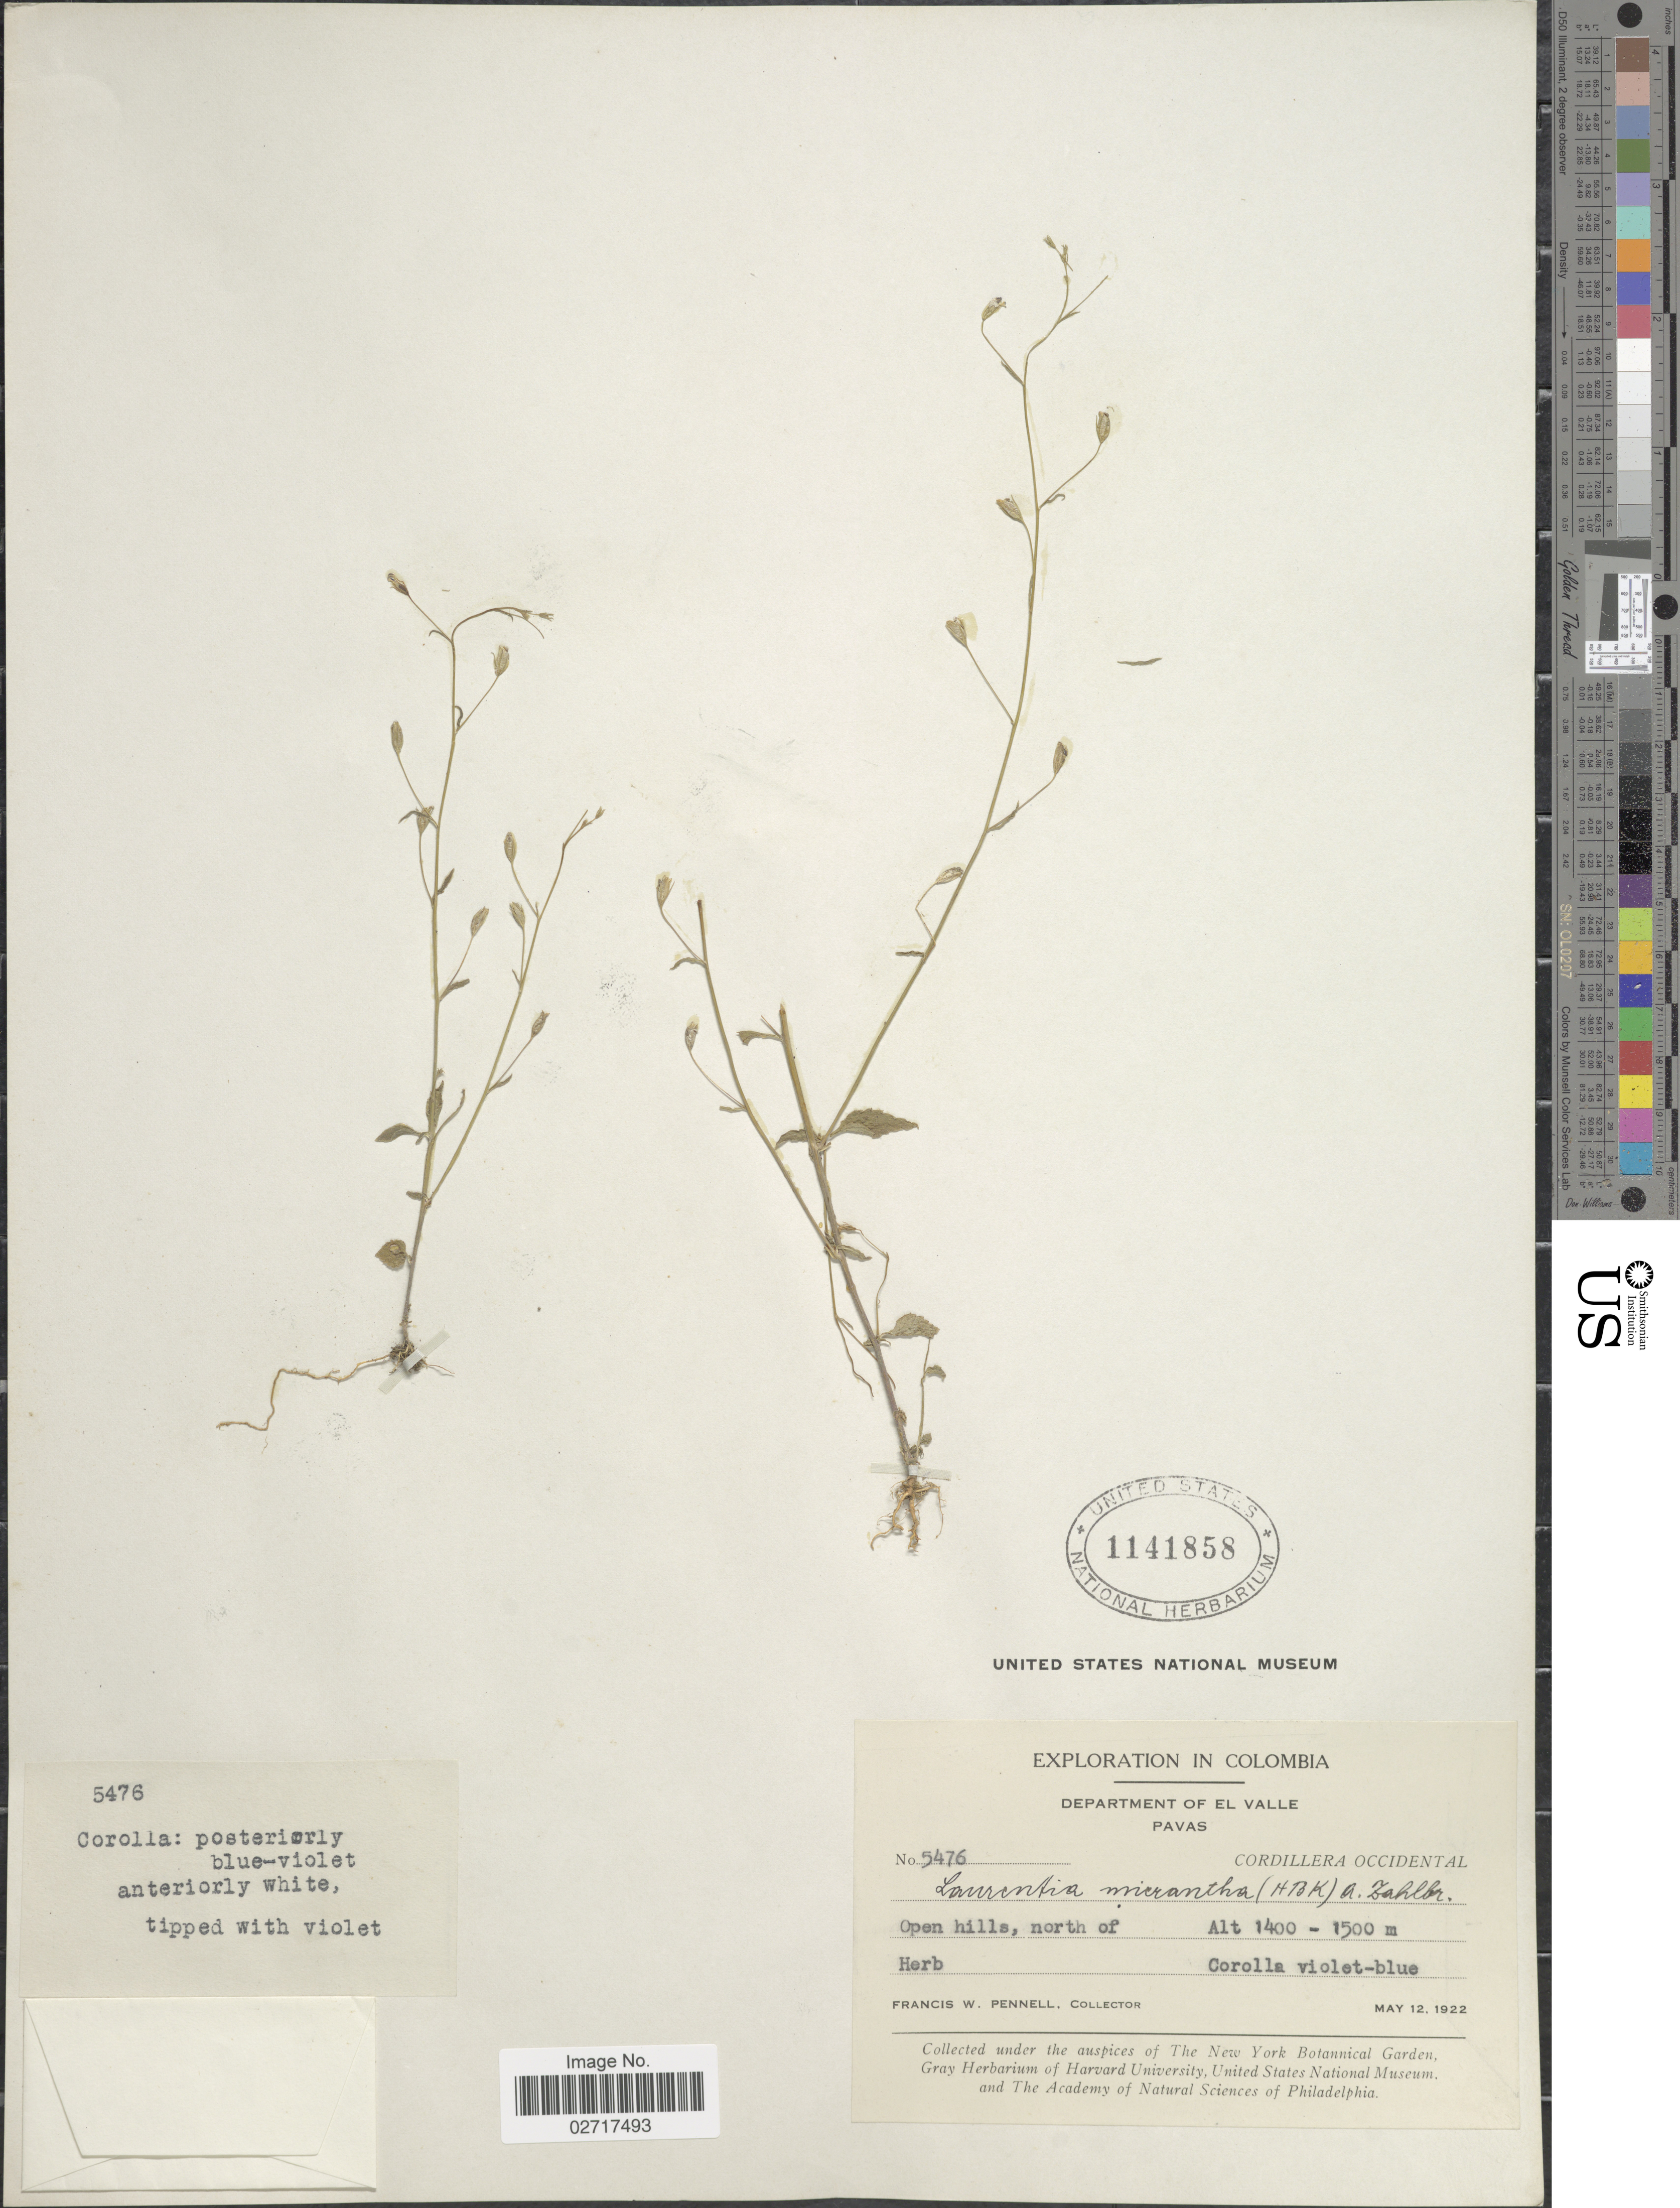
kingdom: Plantae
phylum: Tracheophyta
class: Magnoliopsida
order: Asterales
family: Campanulaceae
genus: Diastatea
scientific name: Diastatea micrantha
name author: (Kunth) McVaugh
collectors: F. W. Pennell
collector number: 5476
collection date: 1922-05-12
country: Colombia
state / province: Valle del Cauca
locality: Department of El Valle. Pavas. Cordillera Occidental.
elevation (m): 1400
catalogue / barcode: US 1141858